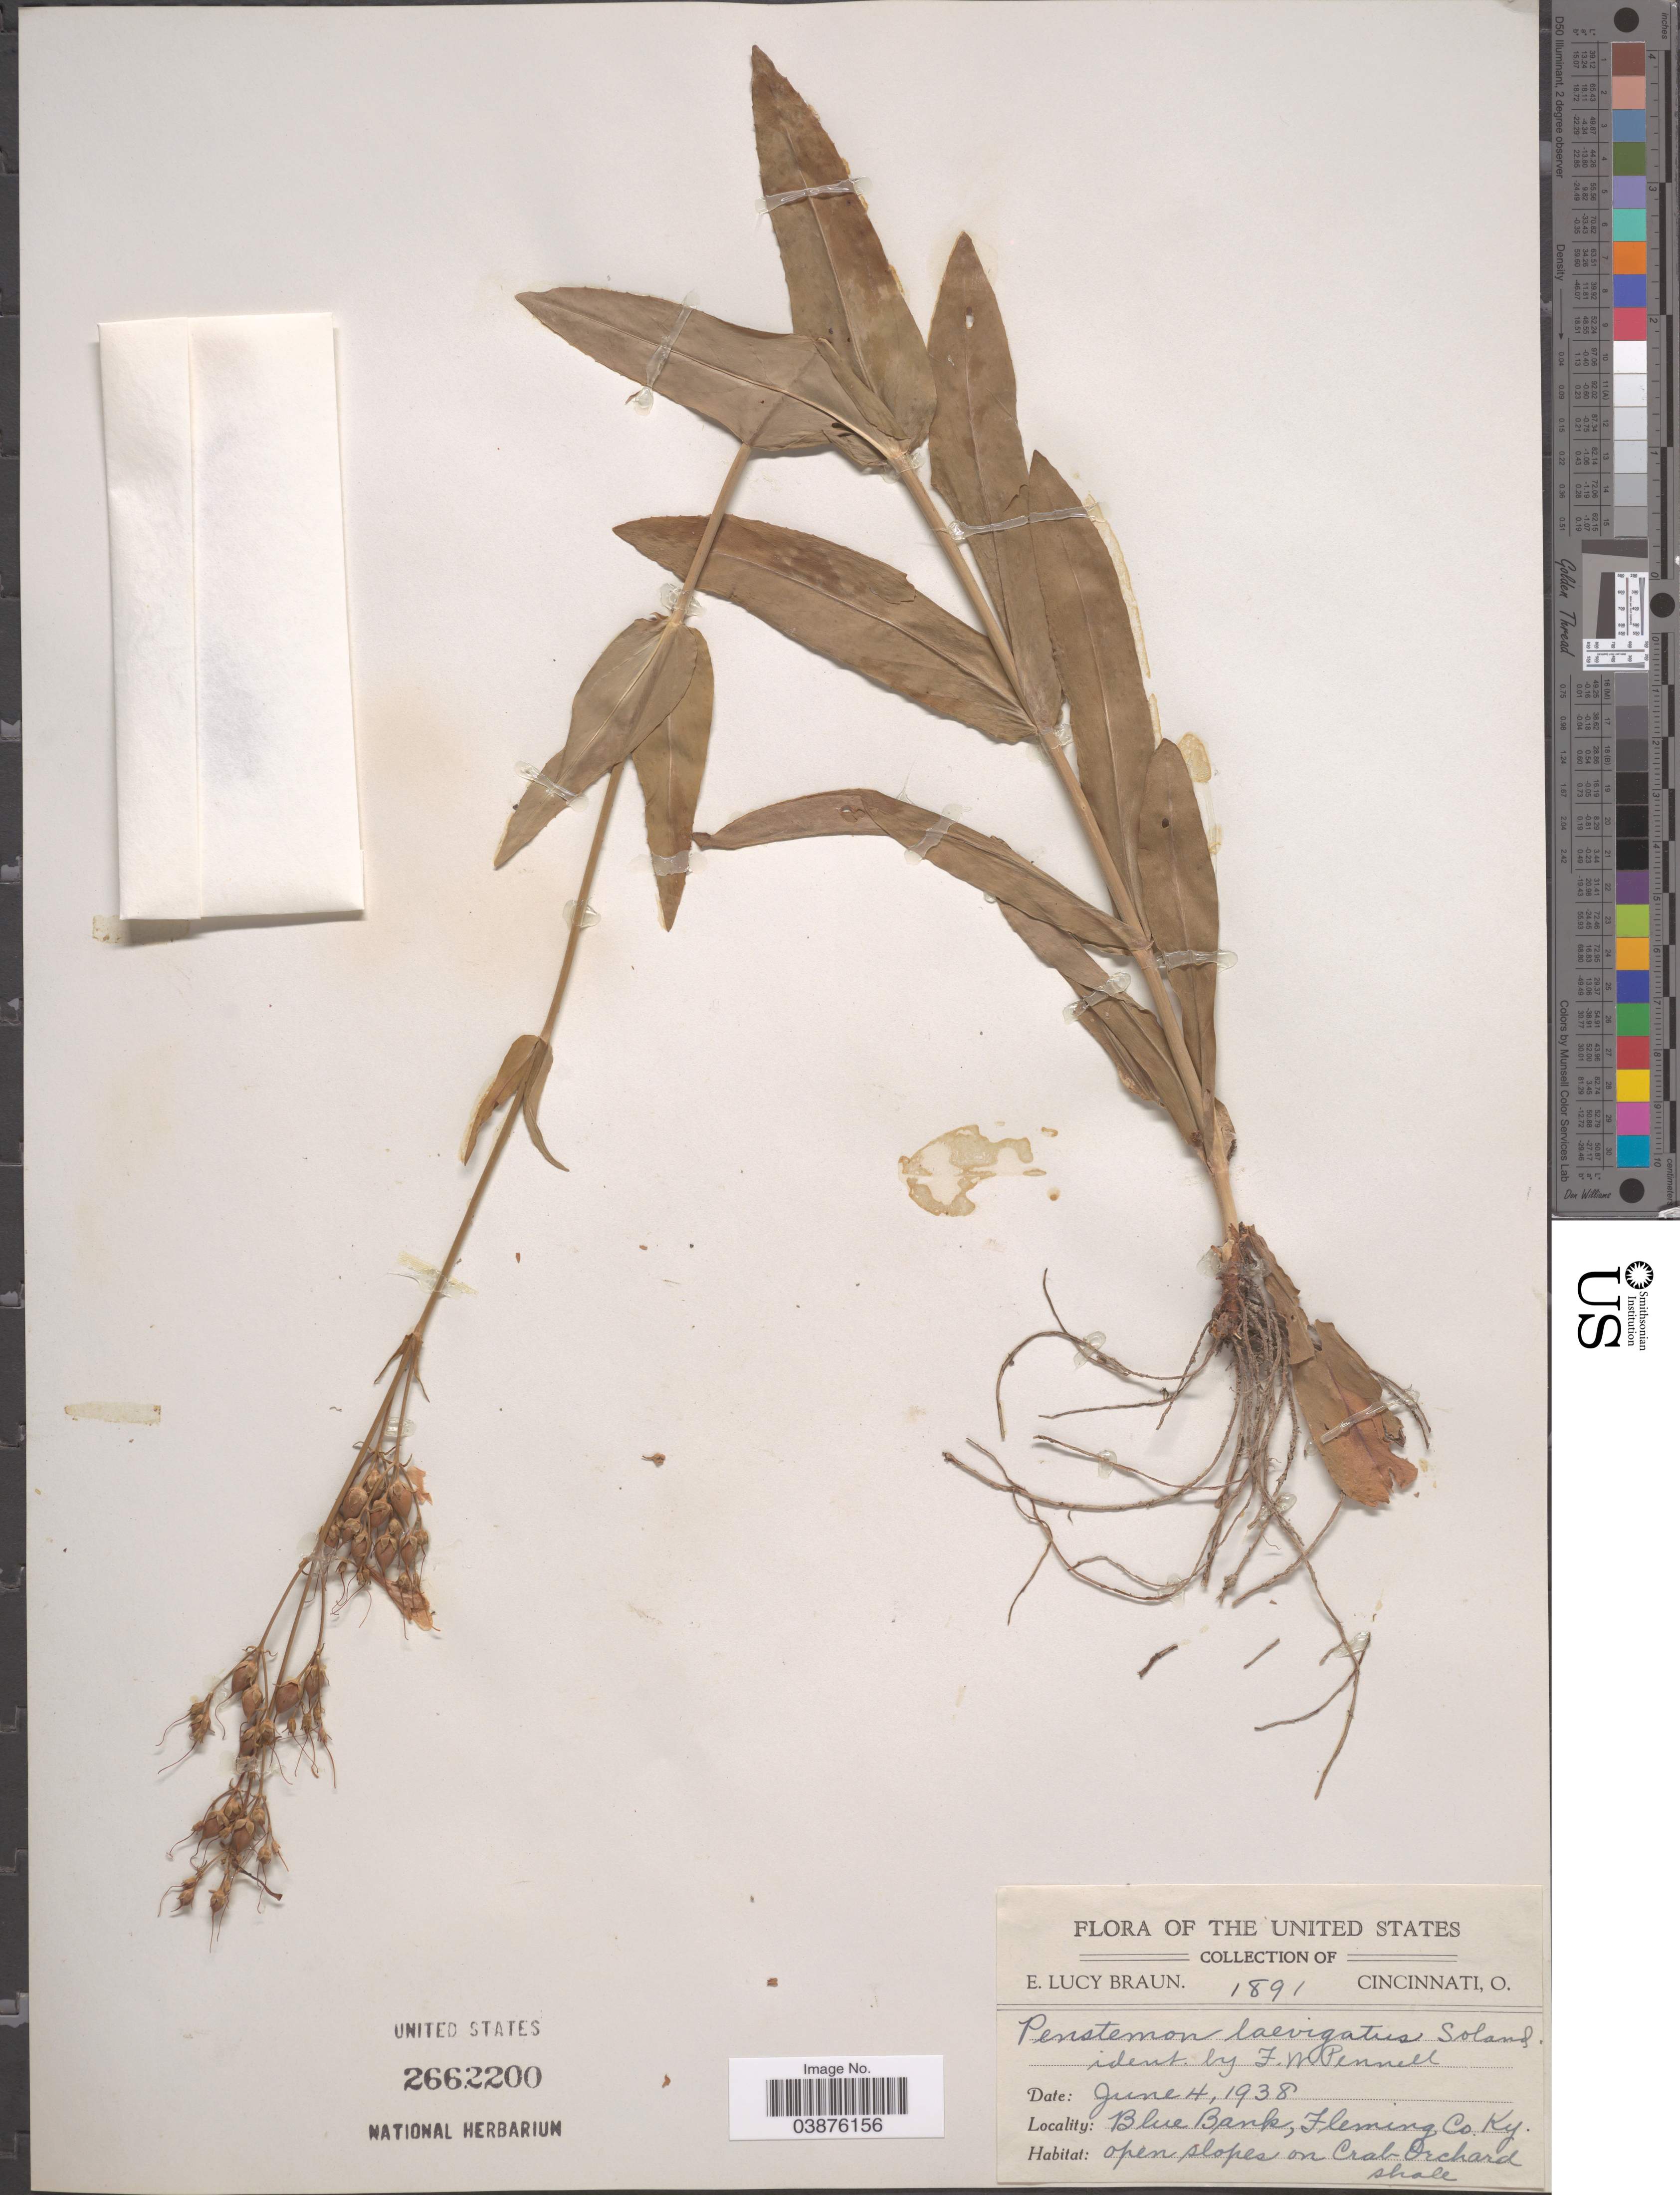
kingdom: Plantae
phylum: Tracheophyta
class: Magnoliopsida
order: Lamiales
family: Plantaginaceae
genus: Penstemon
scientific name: Penstemon laevigatus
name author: Aiton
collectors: E. L. Braun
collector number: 1891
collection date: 1938-06-04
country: United States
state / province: Kentucky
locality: Blue Bank, Fleming Co. Open slopes on Crab Orchard shale.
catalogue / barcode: US 2662200